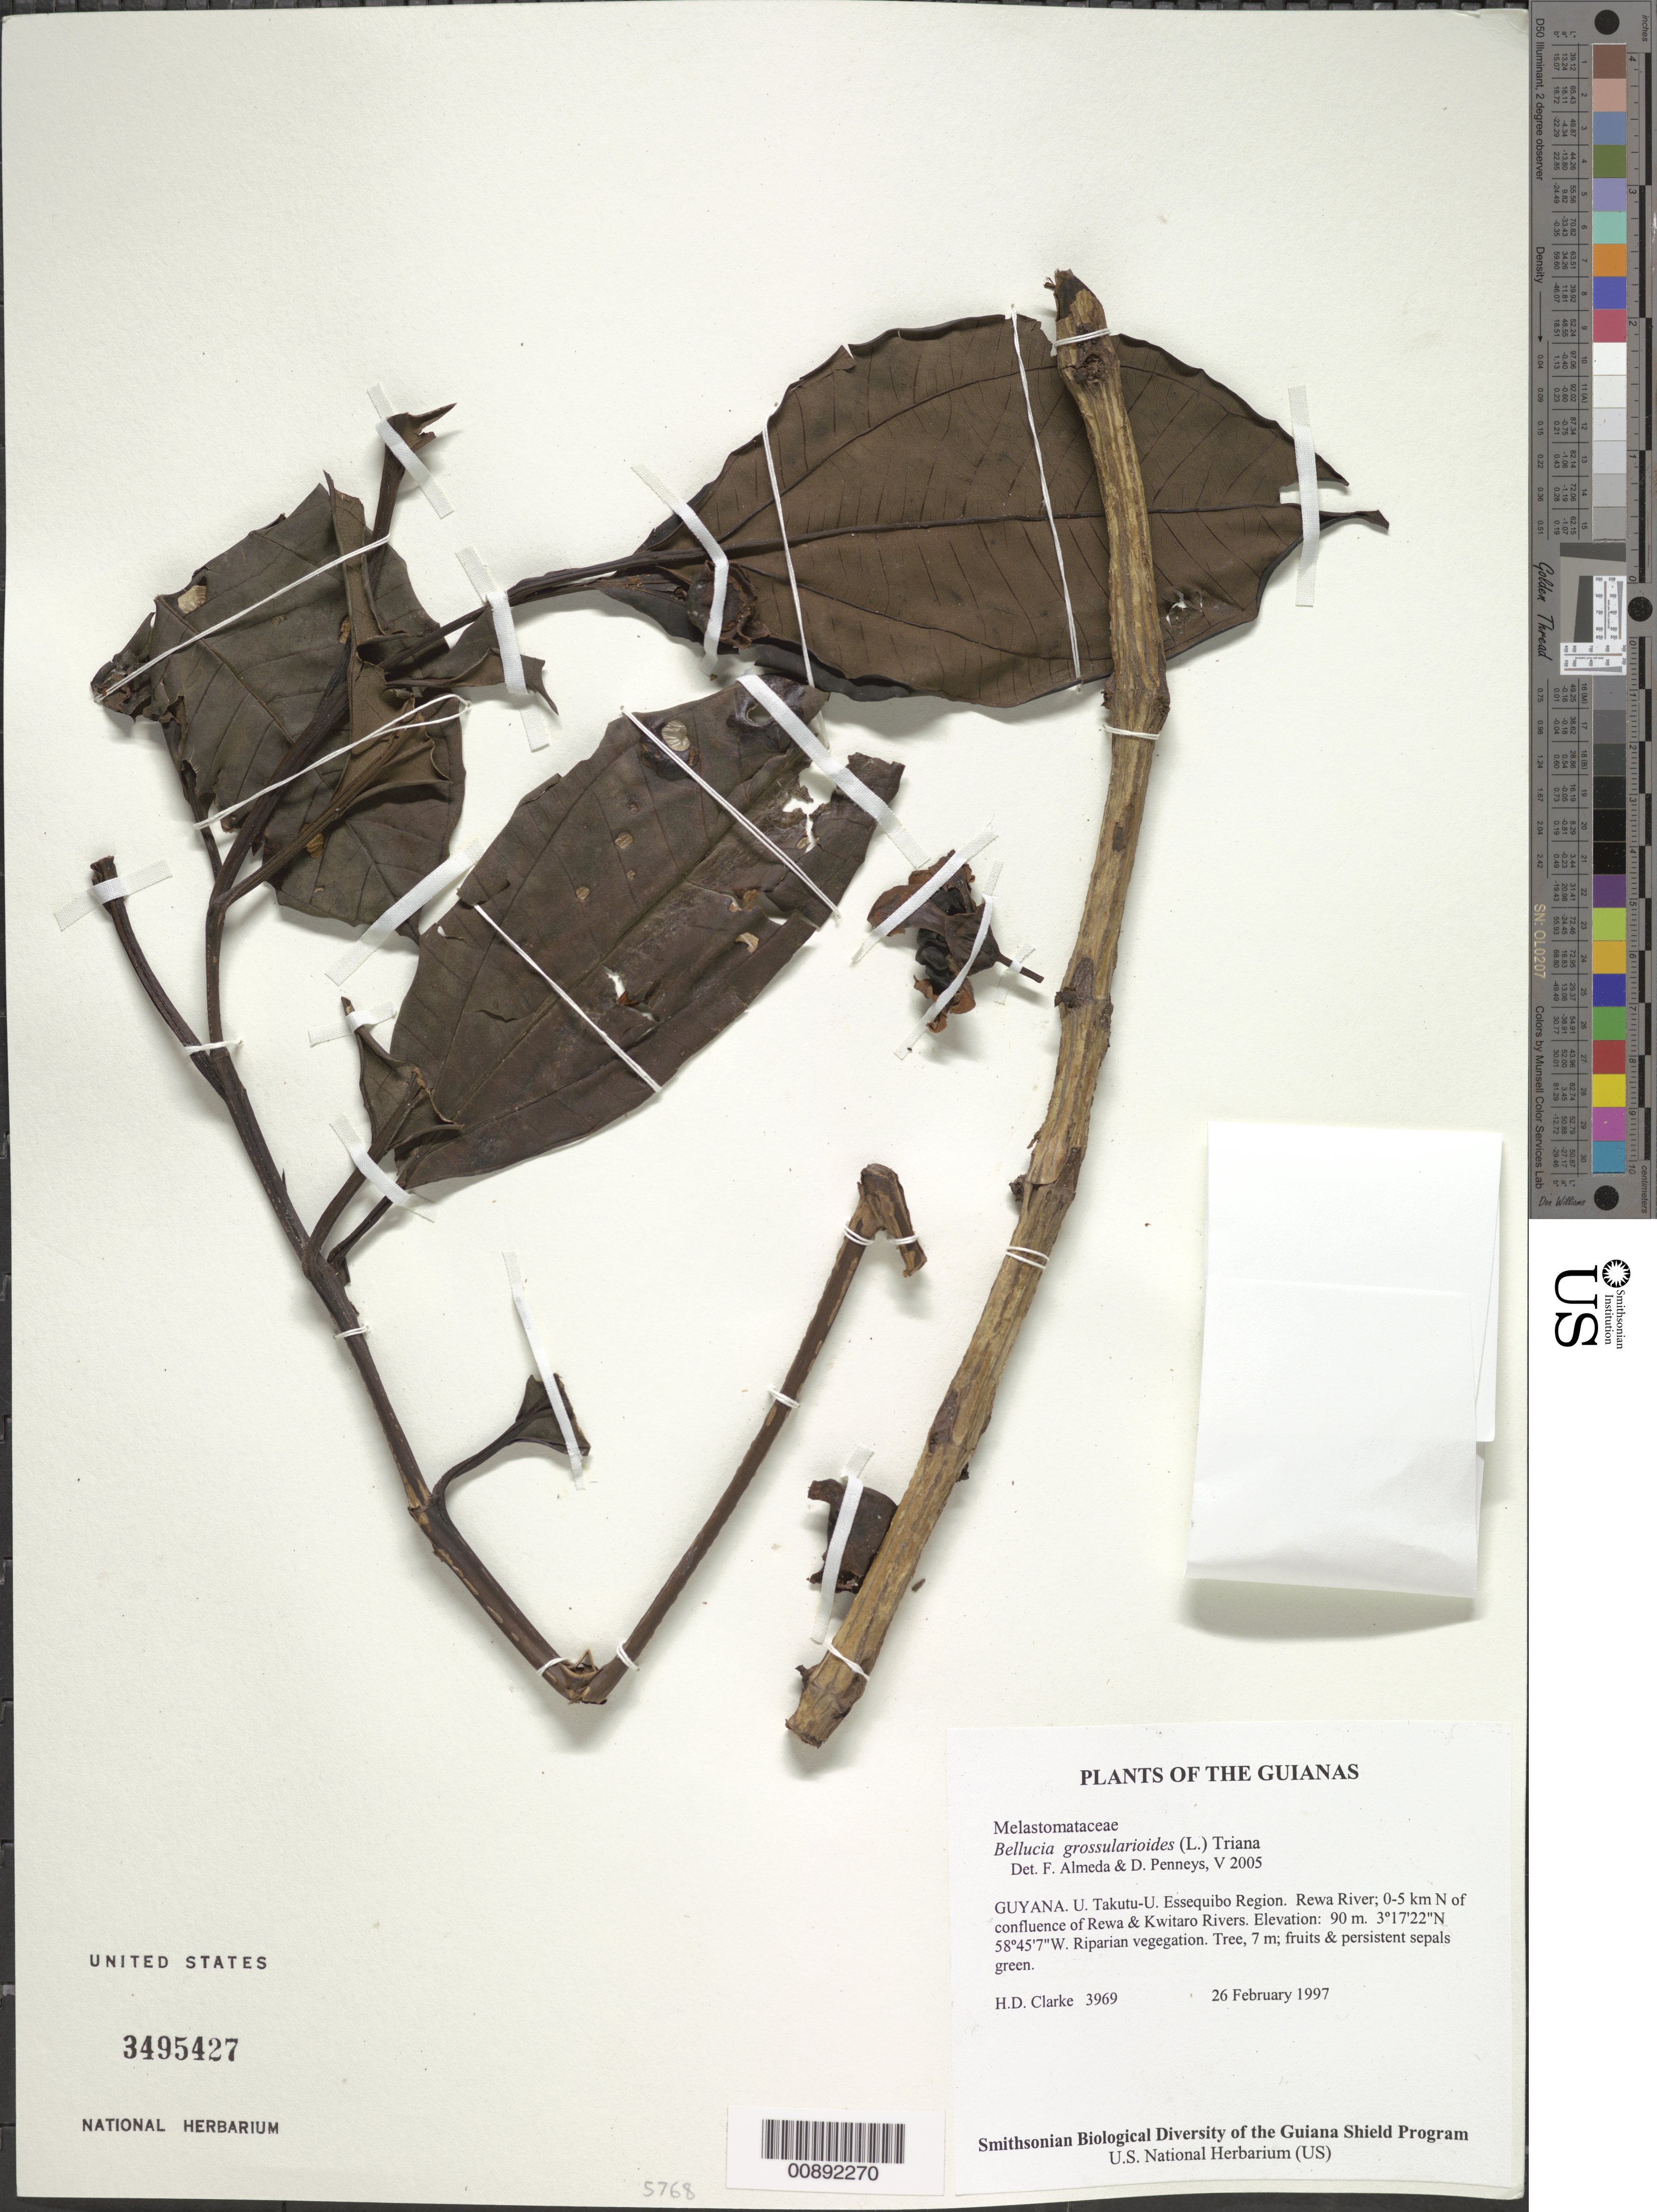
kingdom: Plantae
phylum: Tracheophyta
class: Magnoliopsida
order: Myrtales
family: Melastomataceae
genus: Bellucia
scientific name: Bellucia grossularioides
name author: (L.) Triana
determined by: Almeda, F.; Penneys, D. S.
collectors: H. D. Clarke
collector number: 3969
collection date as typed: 26 February 1997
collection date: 1997-02-26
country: Guyana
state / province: U. Takutu-U. Essequibo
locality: Rewa River; 0-5 km N of confluence of Rewa & Kwitaro Rivers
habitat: Riparian vegetation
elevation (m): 90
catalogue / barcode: US 3495427